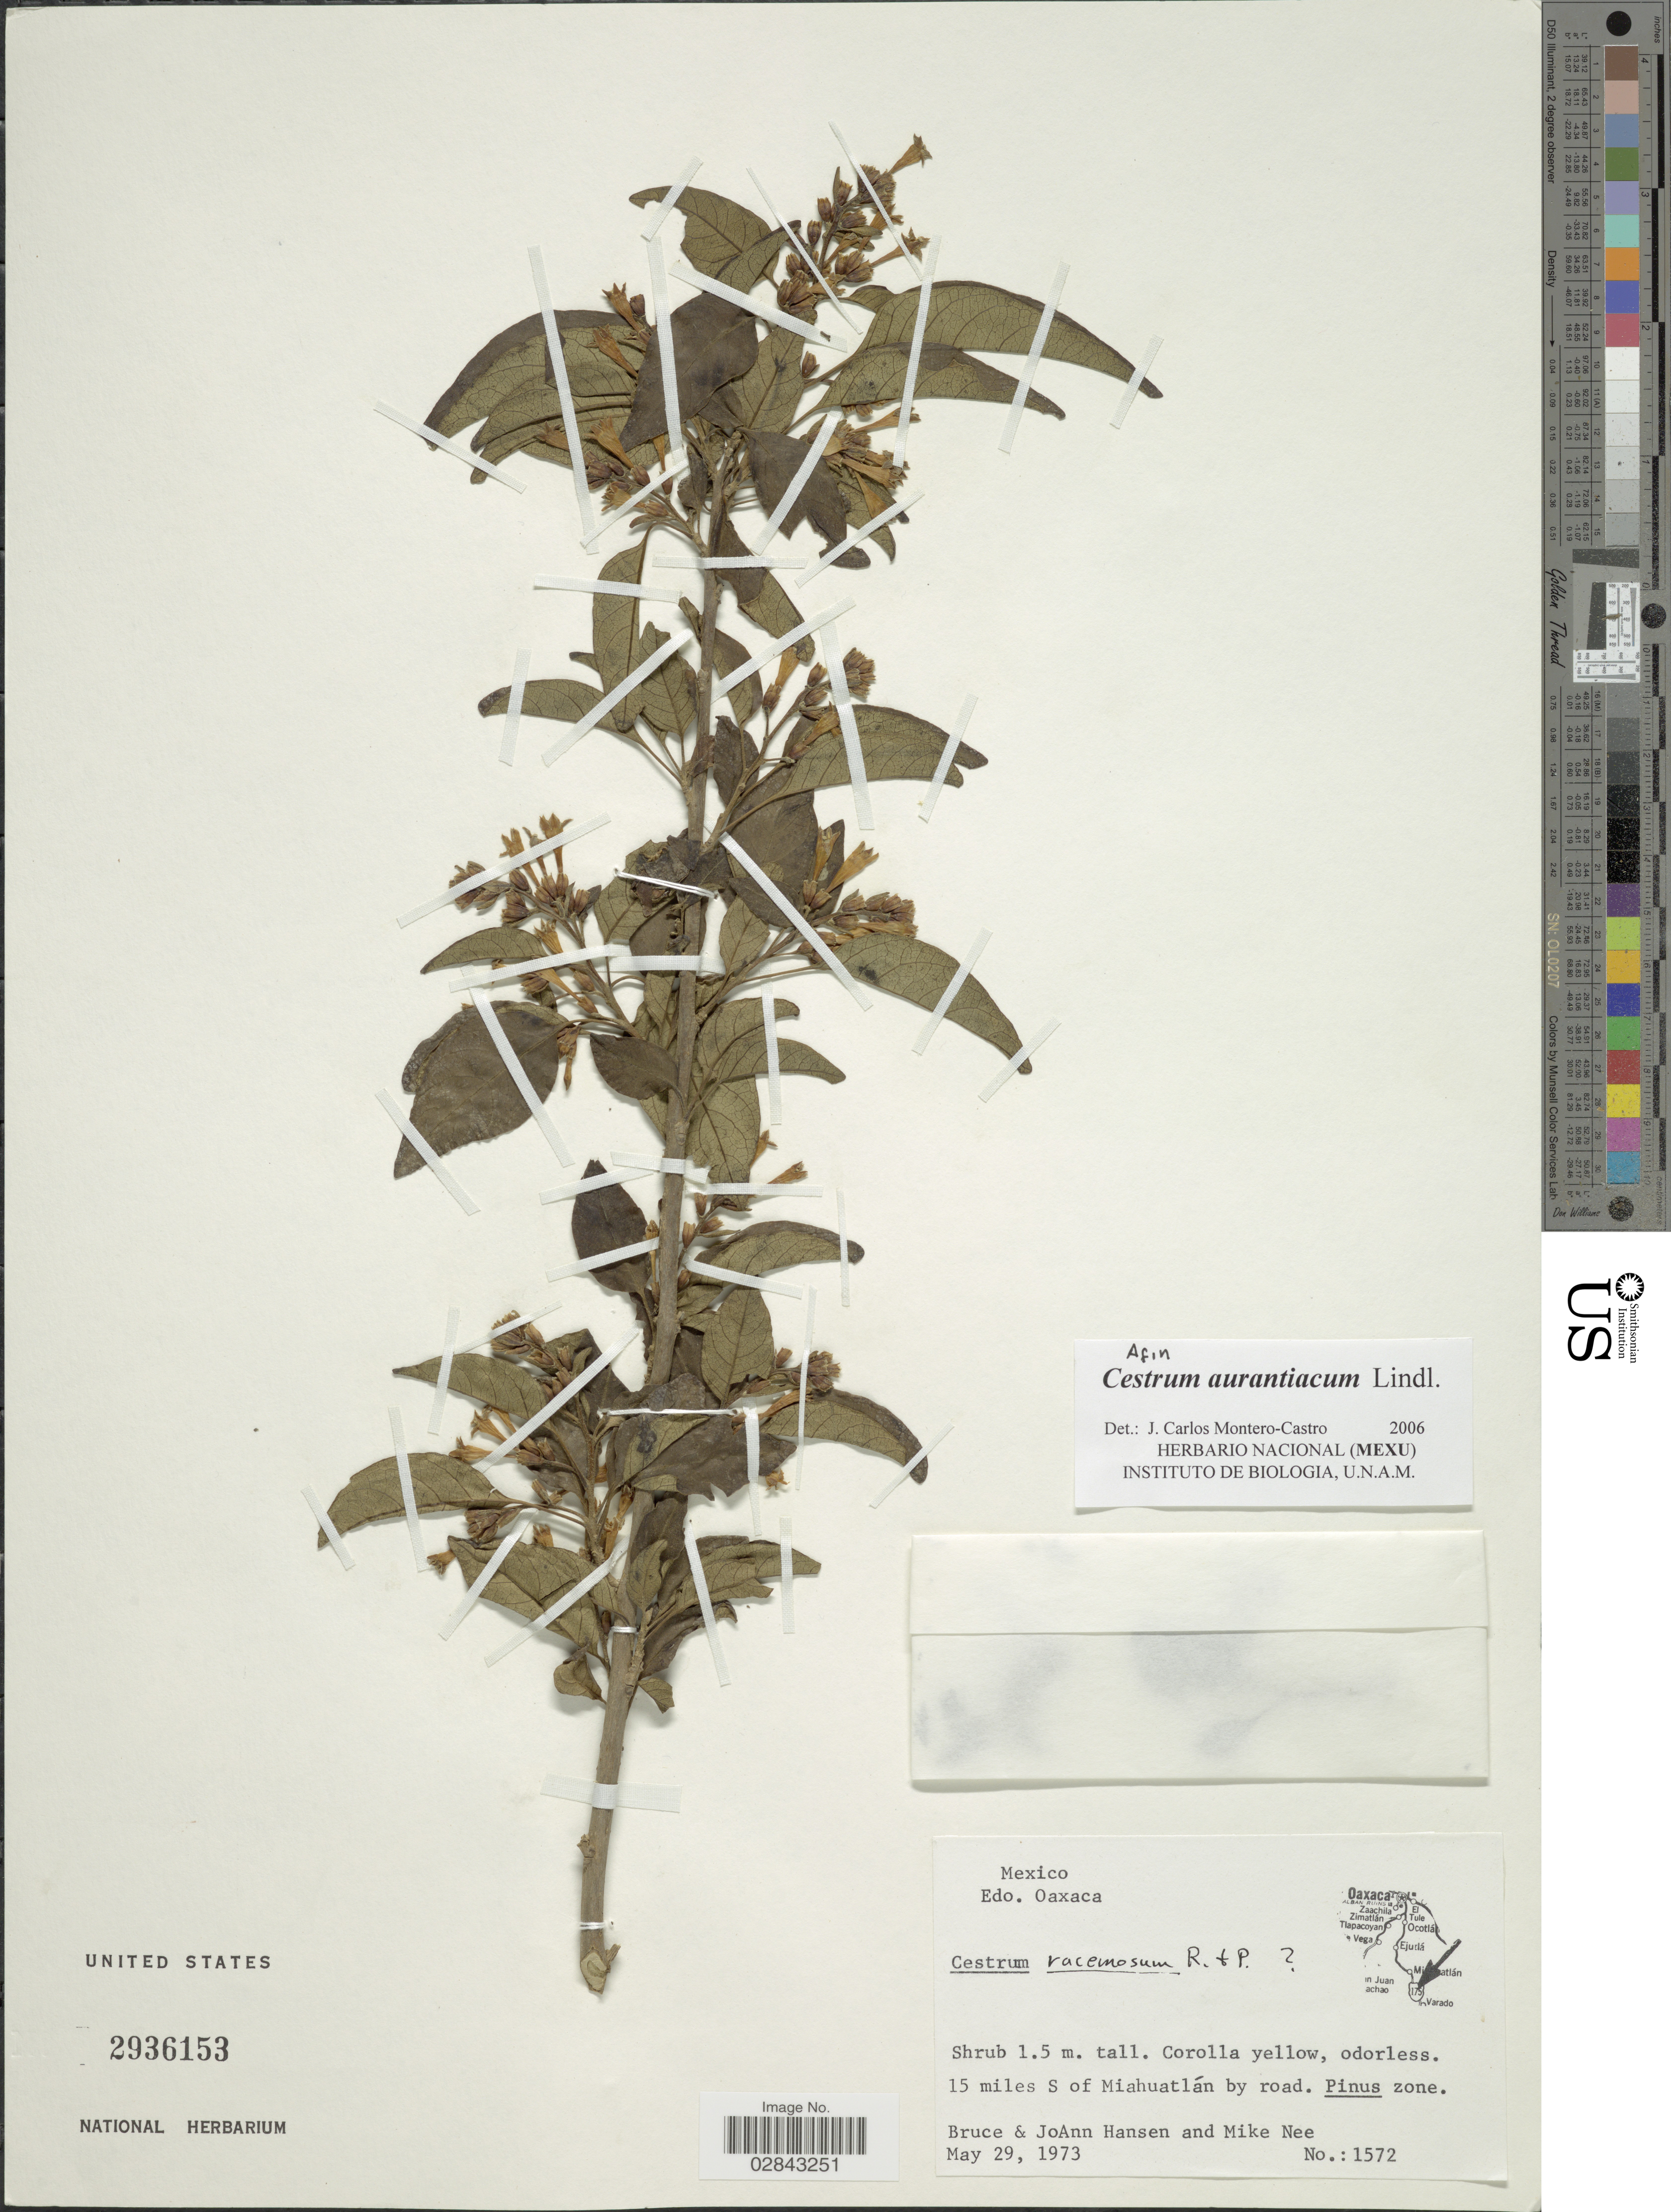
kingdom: Plantae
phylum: Tracheophyta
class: Magnoliopsida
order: Solanales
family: Solanaceae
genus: Cestrum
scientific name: Cestrum aurantiacum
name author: Lindley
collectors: B. Hansen, J. Hansen & M. Nee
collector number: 1572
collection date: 1973-05-29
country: Mexico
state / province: Oaxaca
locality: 15 miles S of Miahuatlán by road.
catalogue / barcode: US 2936153